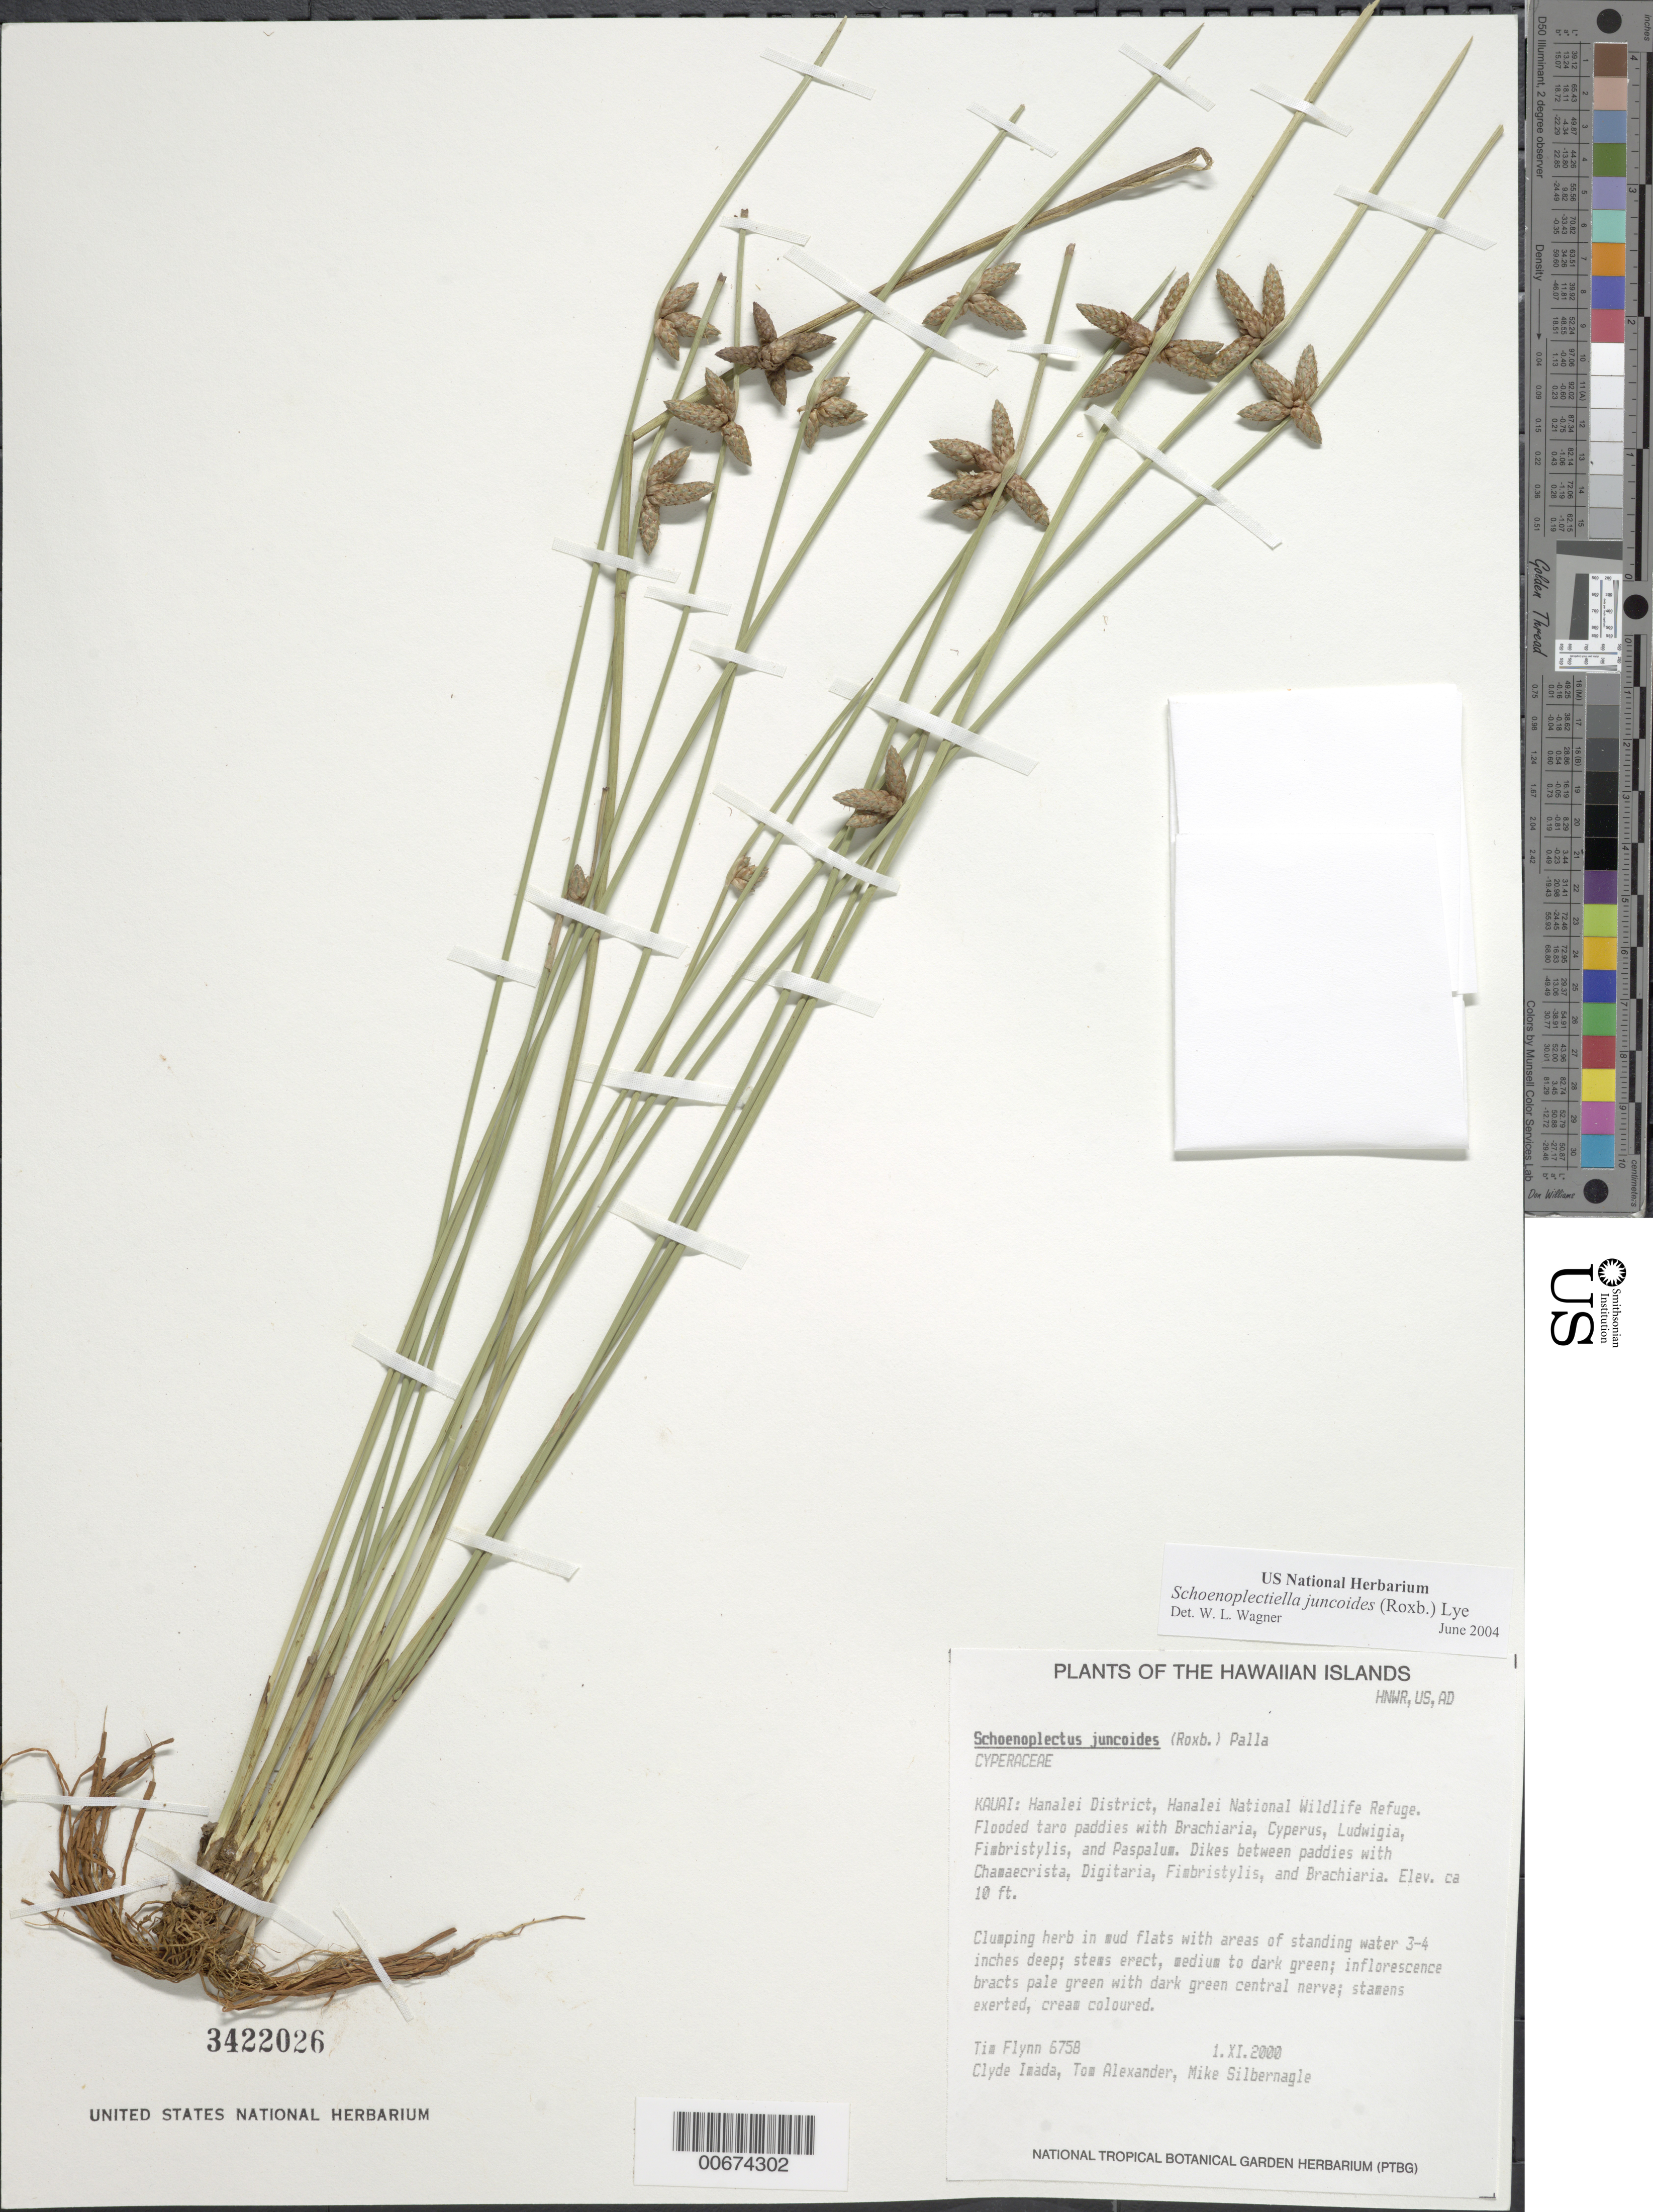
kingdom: Plantae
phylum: Tracheophyta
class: Liliopsida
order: Poales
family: Cyperaceae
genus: Schoenoplectiella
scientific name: Schoenoplectiella juncoides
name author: (Roxb.)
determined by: Wagner, W. L., (BOT), Smithsonian Institution - National Museum of Natural History (UNITED STATES)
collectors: T. W. Flynn, C. Imada, T. Alexander & M. Silbernagle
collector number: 6758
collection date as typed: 1 Nov 2000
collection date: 2000-11-01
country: United States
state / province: Hawaii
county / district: Kauai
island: Kaua'i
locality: Hanalei District, Hanalei National Wildlife Refuge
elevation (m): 3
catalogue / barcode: US 3422026